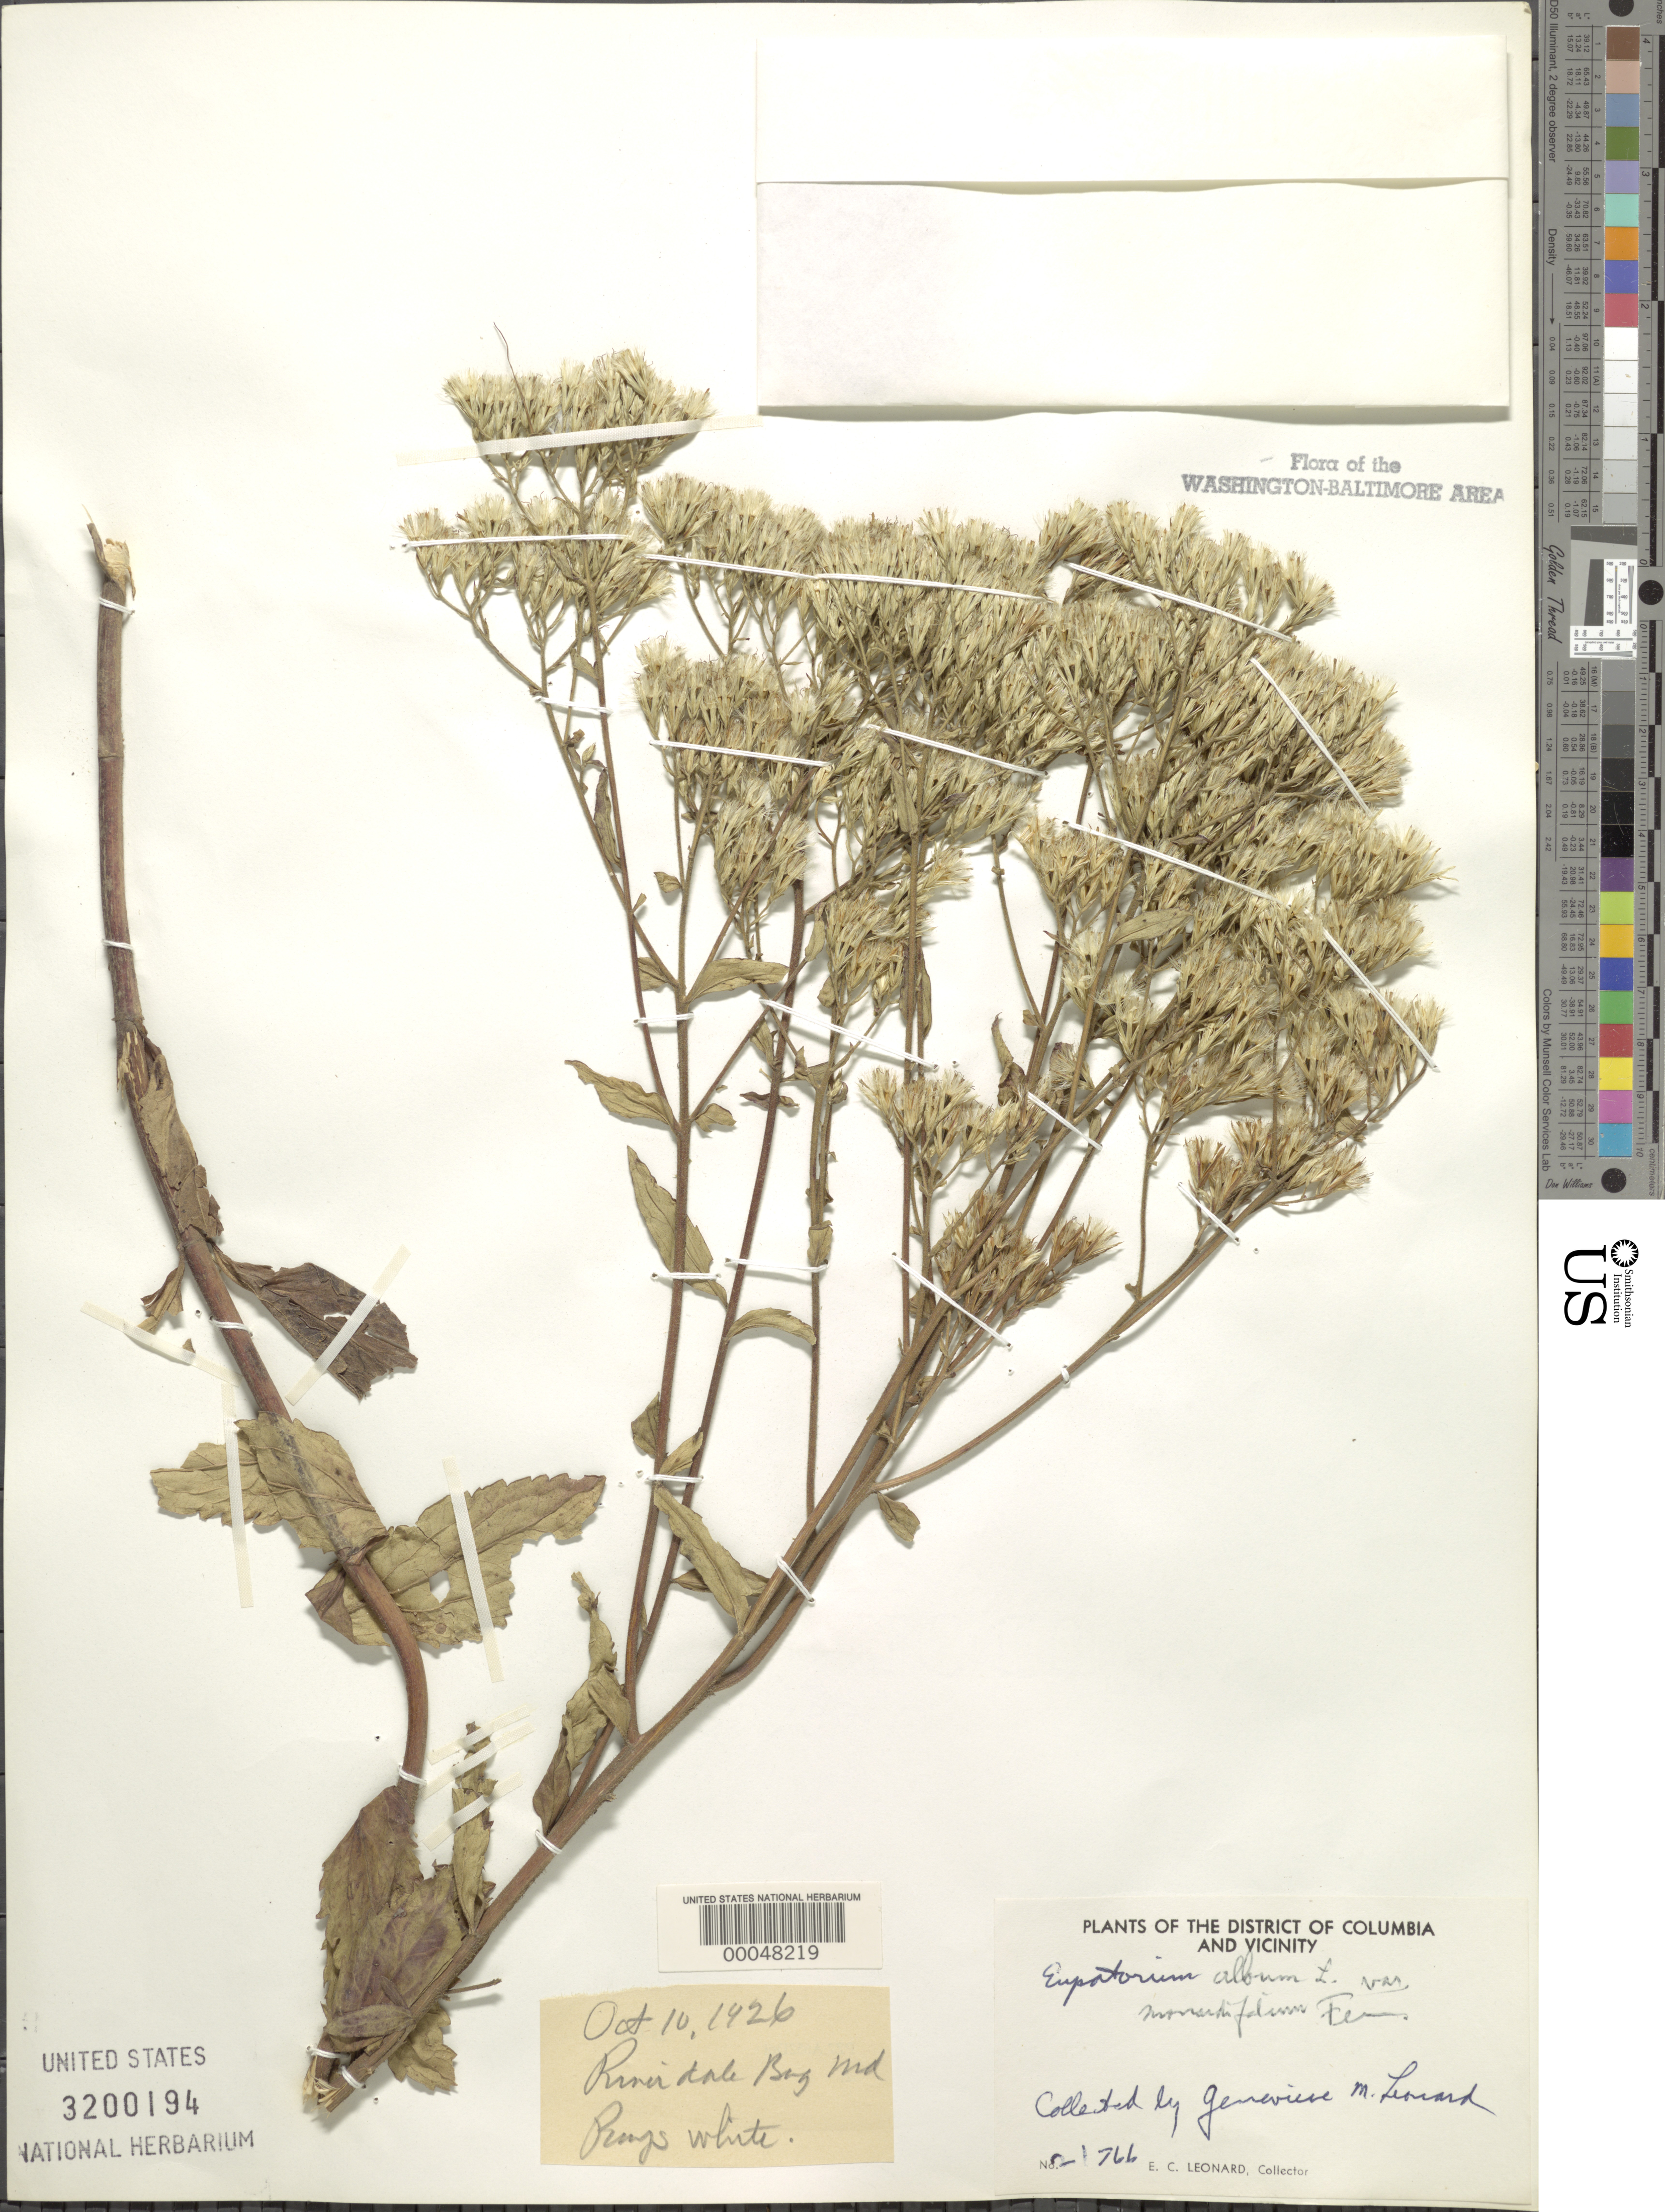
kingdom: Plantae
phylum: Tracheophyta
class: Magnoliopsida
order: Asterales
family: Asteraceae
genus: Eupatorium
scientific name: Eupatorium album var. monardifolium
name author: Fernald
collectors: G. M. Leonard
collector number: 21766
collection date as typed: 10 Oct 1926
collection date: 1926-10-10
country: United States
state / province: Maryland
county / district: Prince George's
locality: Riverdale Bog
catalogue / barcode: US 3200194